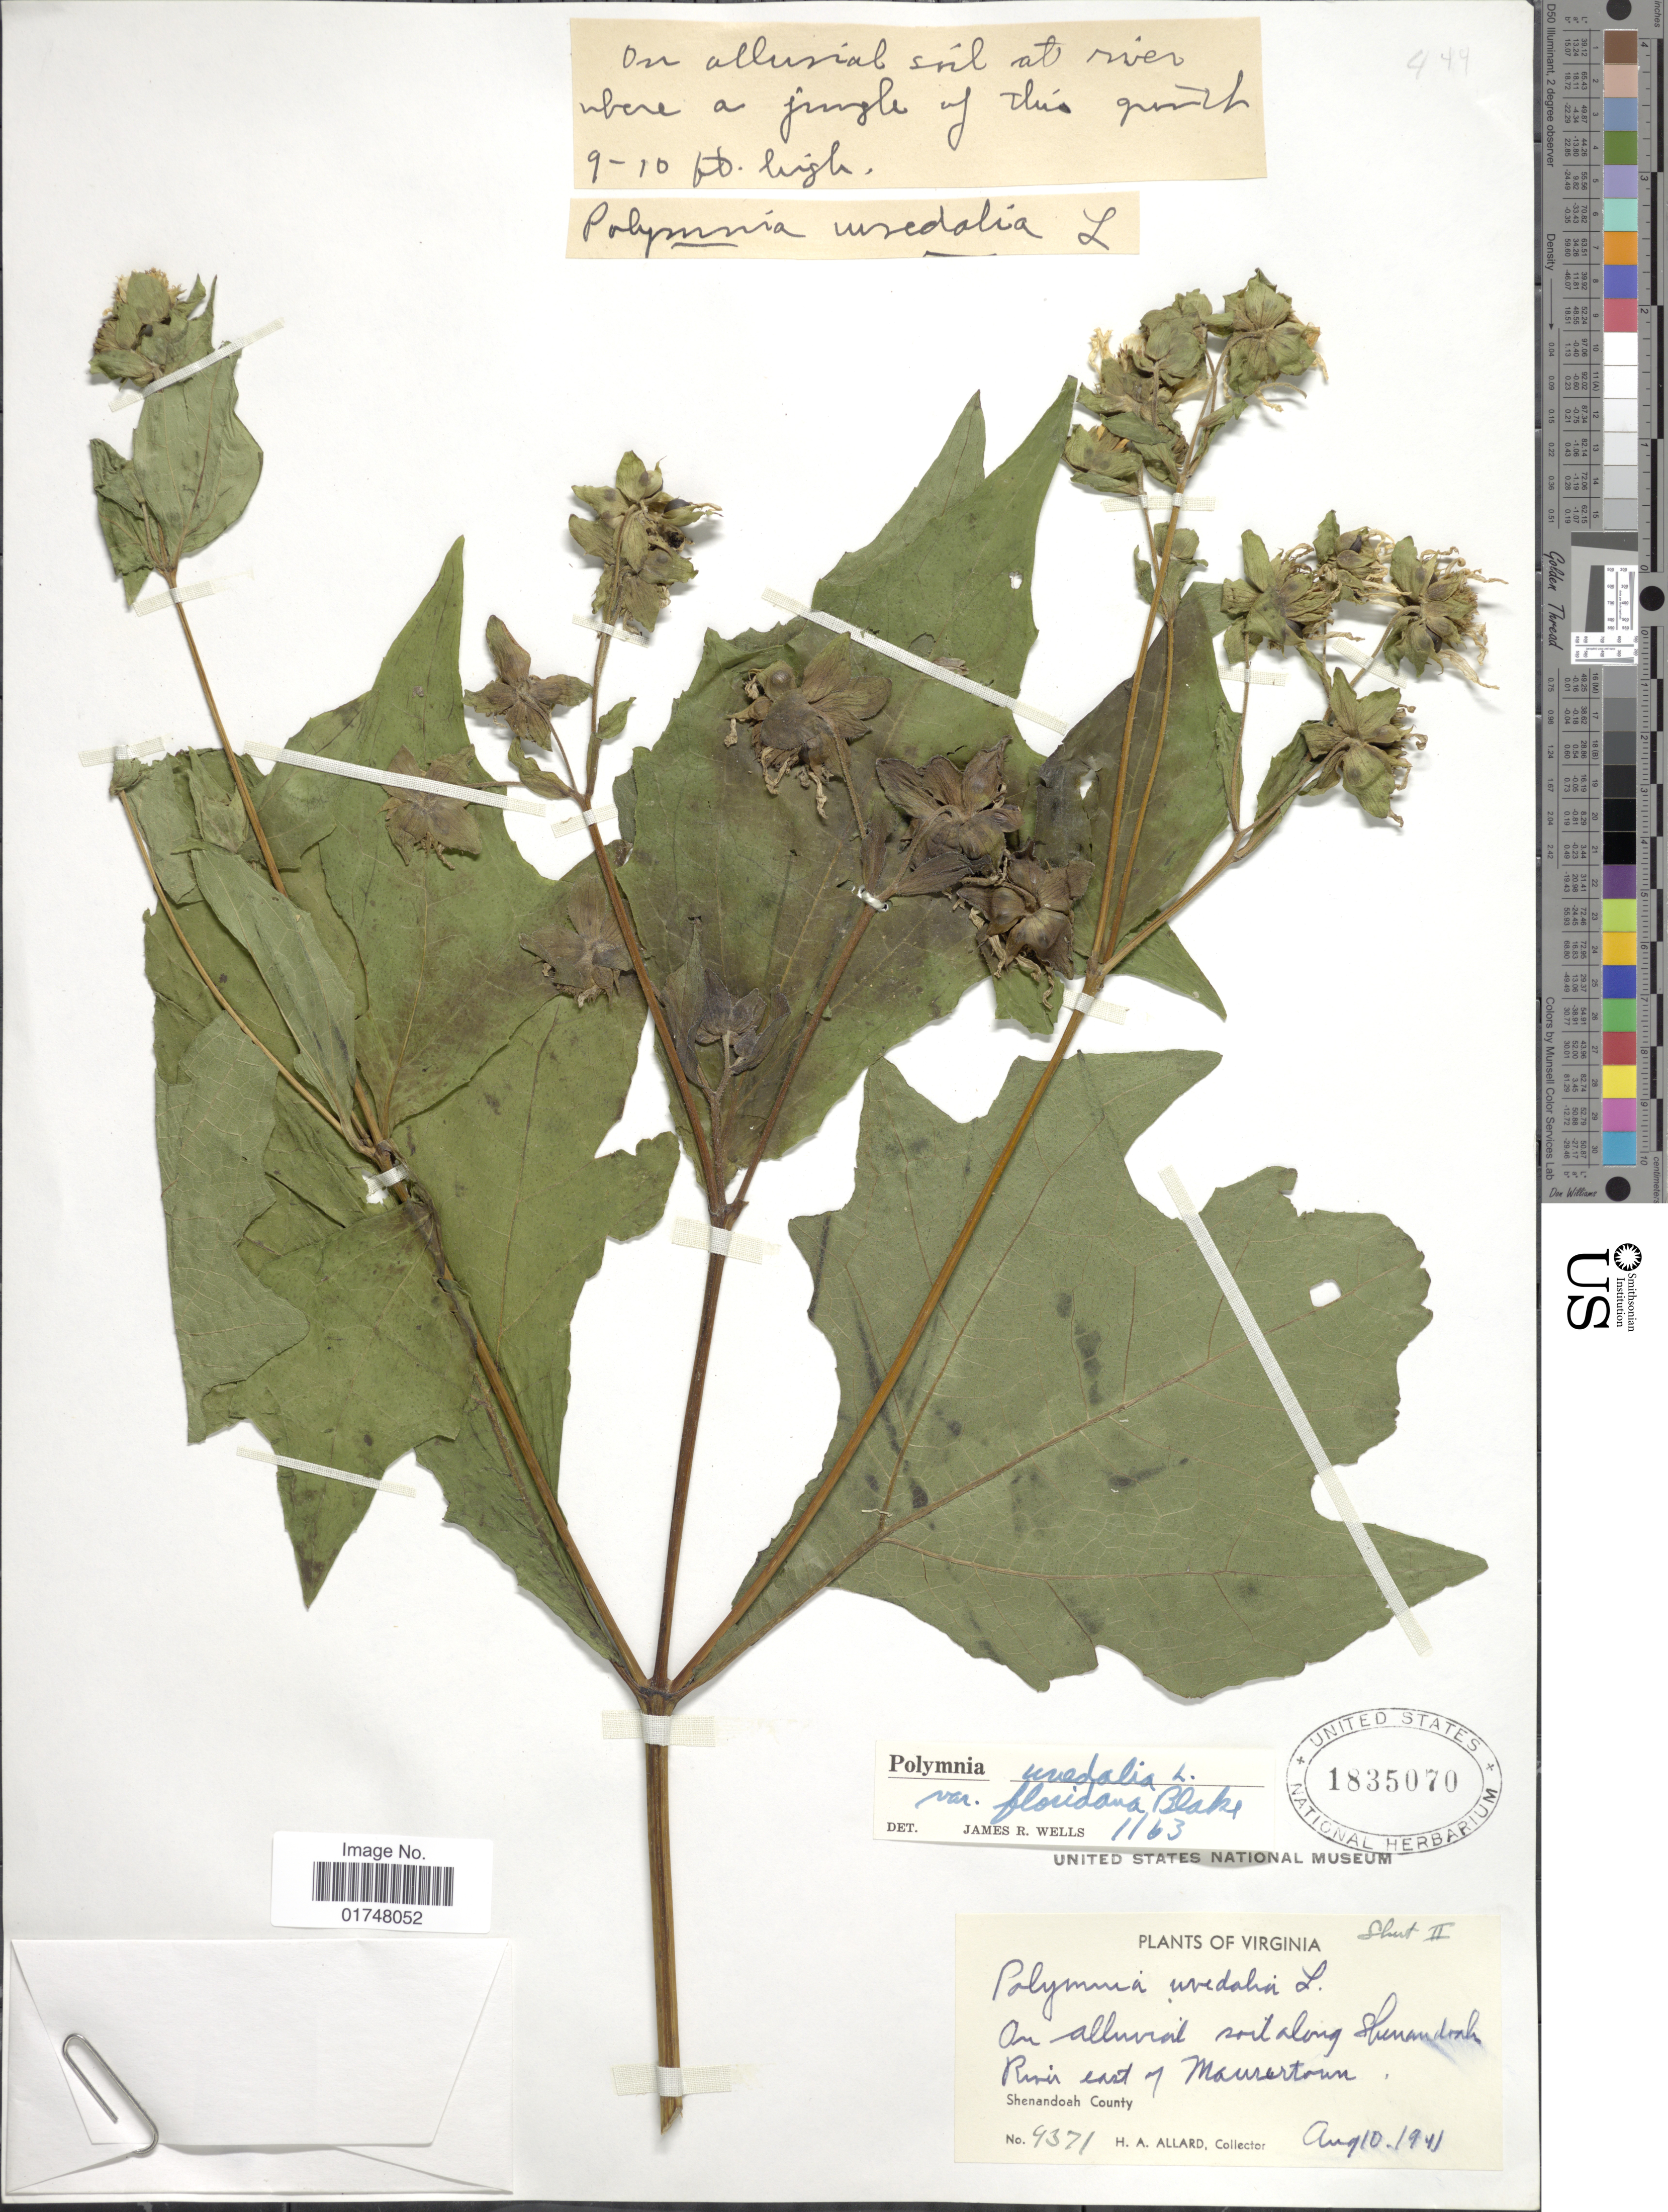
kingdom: Plantae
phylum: Tracheophyta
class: Magnoliopsida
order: Asterales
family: Asteraceae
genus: Smallanthus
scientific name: Smallanthus uvedalia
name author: (L.) Mack. ex Mack.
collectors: H. A. Allard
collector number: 9371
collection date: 1941-08-10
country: United States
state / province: Virginia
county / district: Shenandoah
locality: Shenandoah County: On alluvial soil along Shenandoah River east of Maurertown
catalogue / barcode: US 1835070